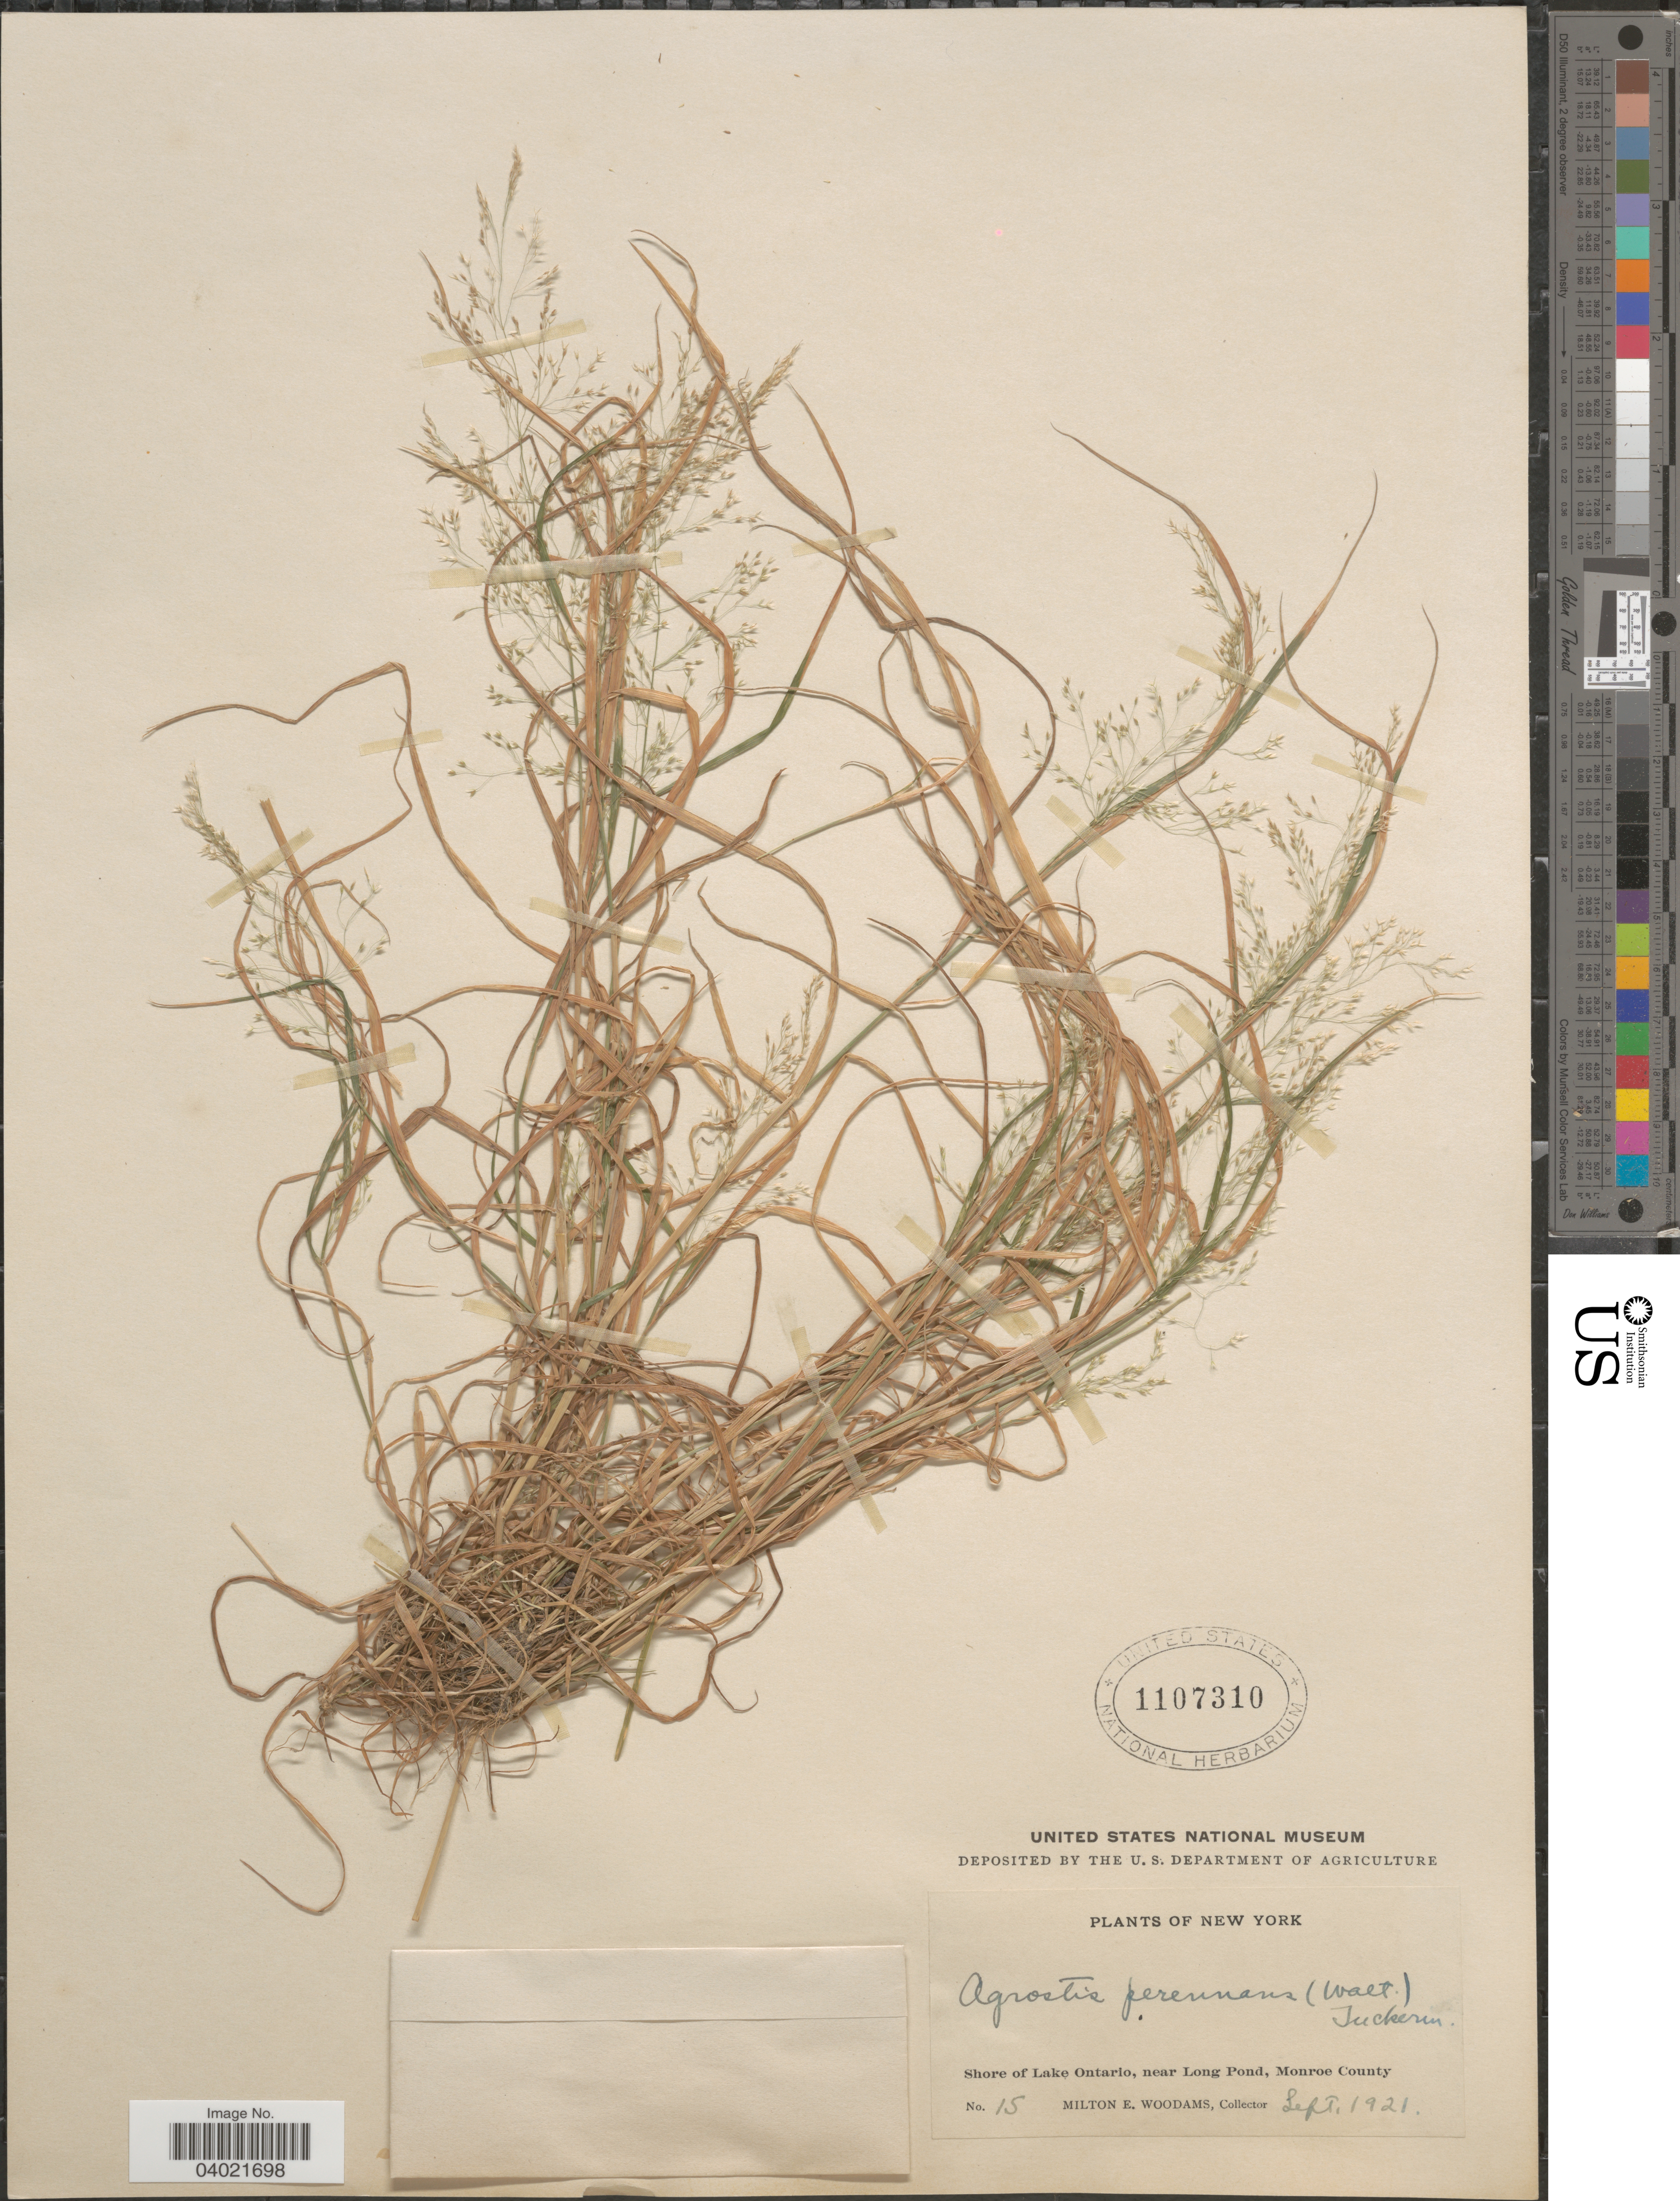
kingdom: Plantae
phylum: Tracheophyta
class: Liliopsida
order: Poales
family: Poaceae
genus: Agrostis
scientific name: Agrostis perennans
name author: (Walter) Tuck.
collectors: M. Woodams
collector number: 15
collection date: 1921-09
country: United States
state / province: New York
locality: Shore of Lake Ontario, near Long Pond, Monroe County.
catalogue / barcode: US 1107310